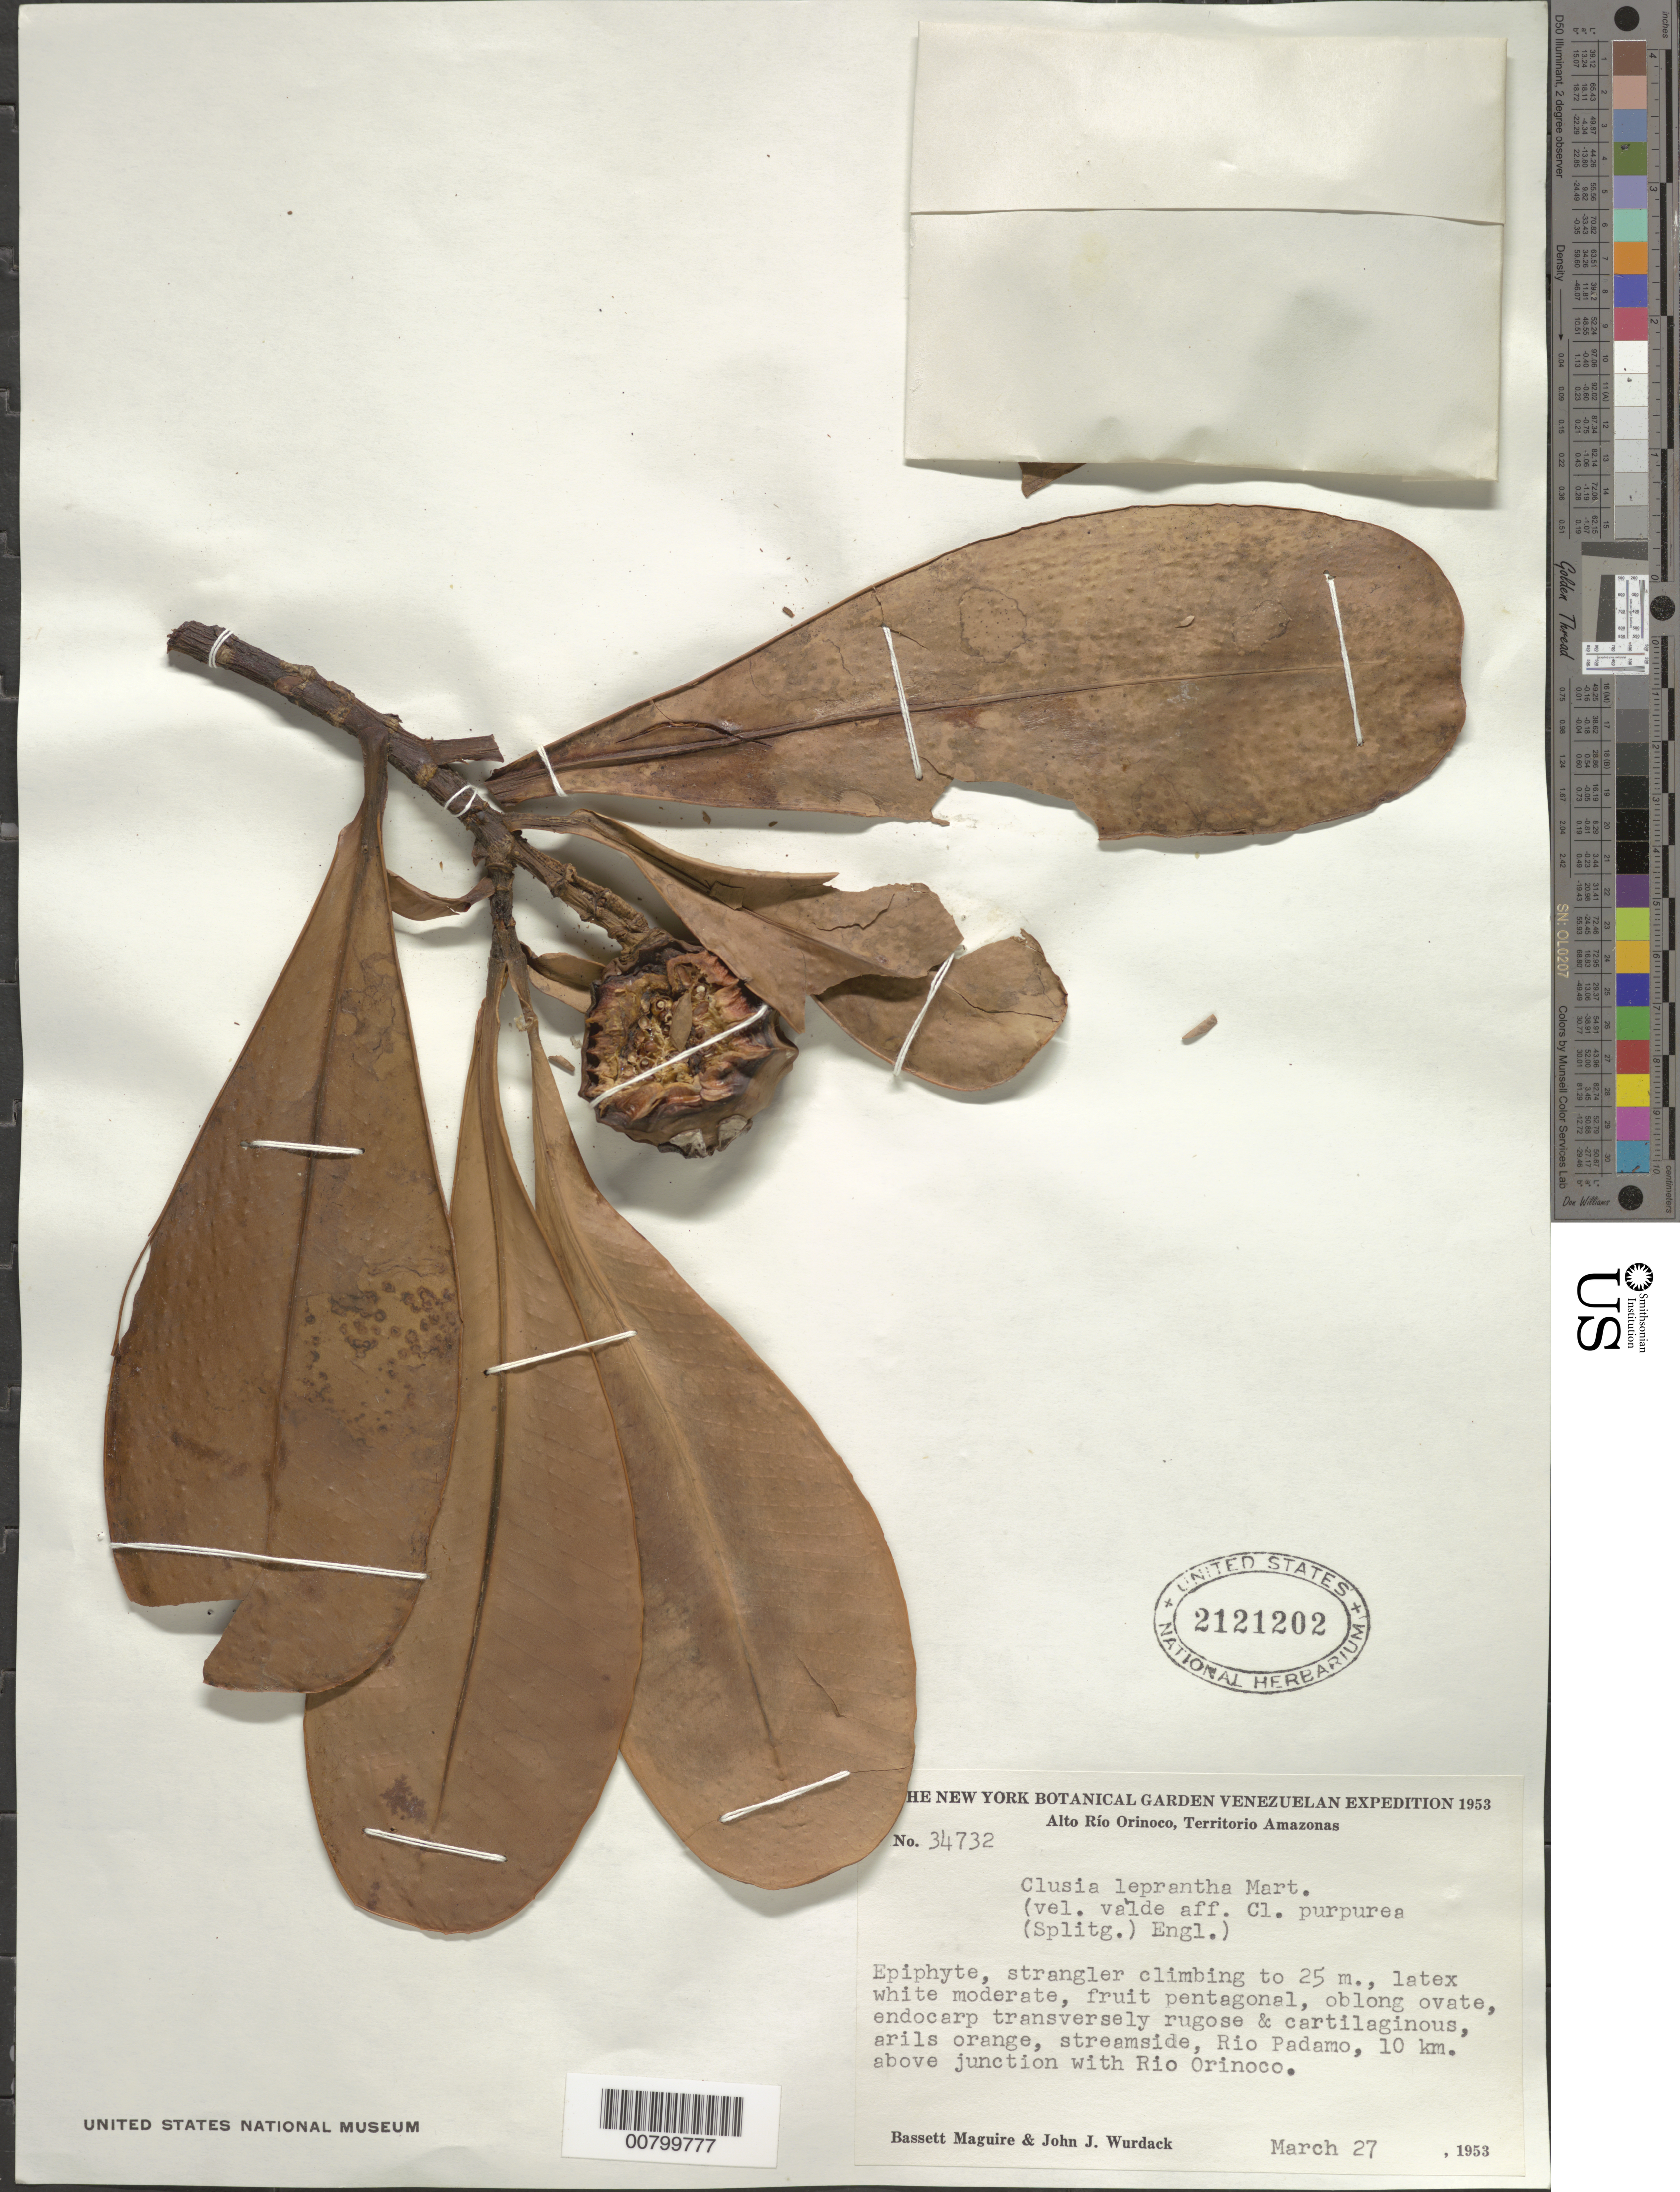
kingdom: Plantae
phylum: Tracheophyta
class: Magnoliopsida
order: Malpighiales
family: Clusiaceae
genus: Clusia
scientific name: Clusia leprantha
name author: Mart.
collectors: B. Maguire & J. J. Wurdack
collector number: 34732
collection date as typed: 27-Mar-53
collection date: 1953-03-27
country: Venezuela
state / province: Amazonas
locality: Alto Río Orinoco, Río Padamo, 10 km above mouth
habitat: Along river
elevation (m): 150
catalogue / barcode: US 2121202